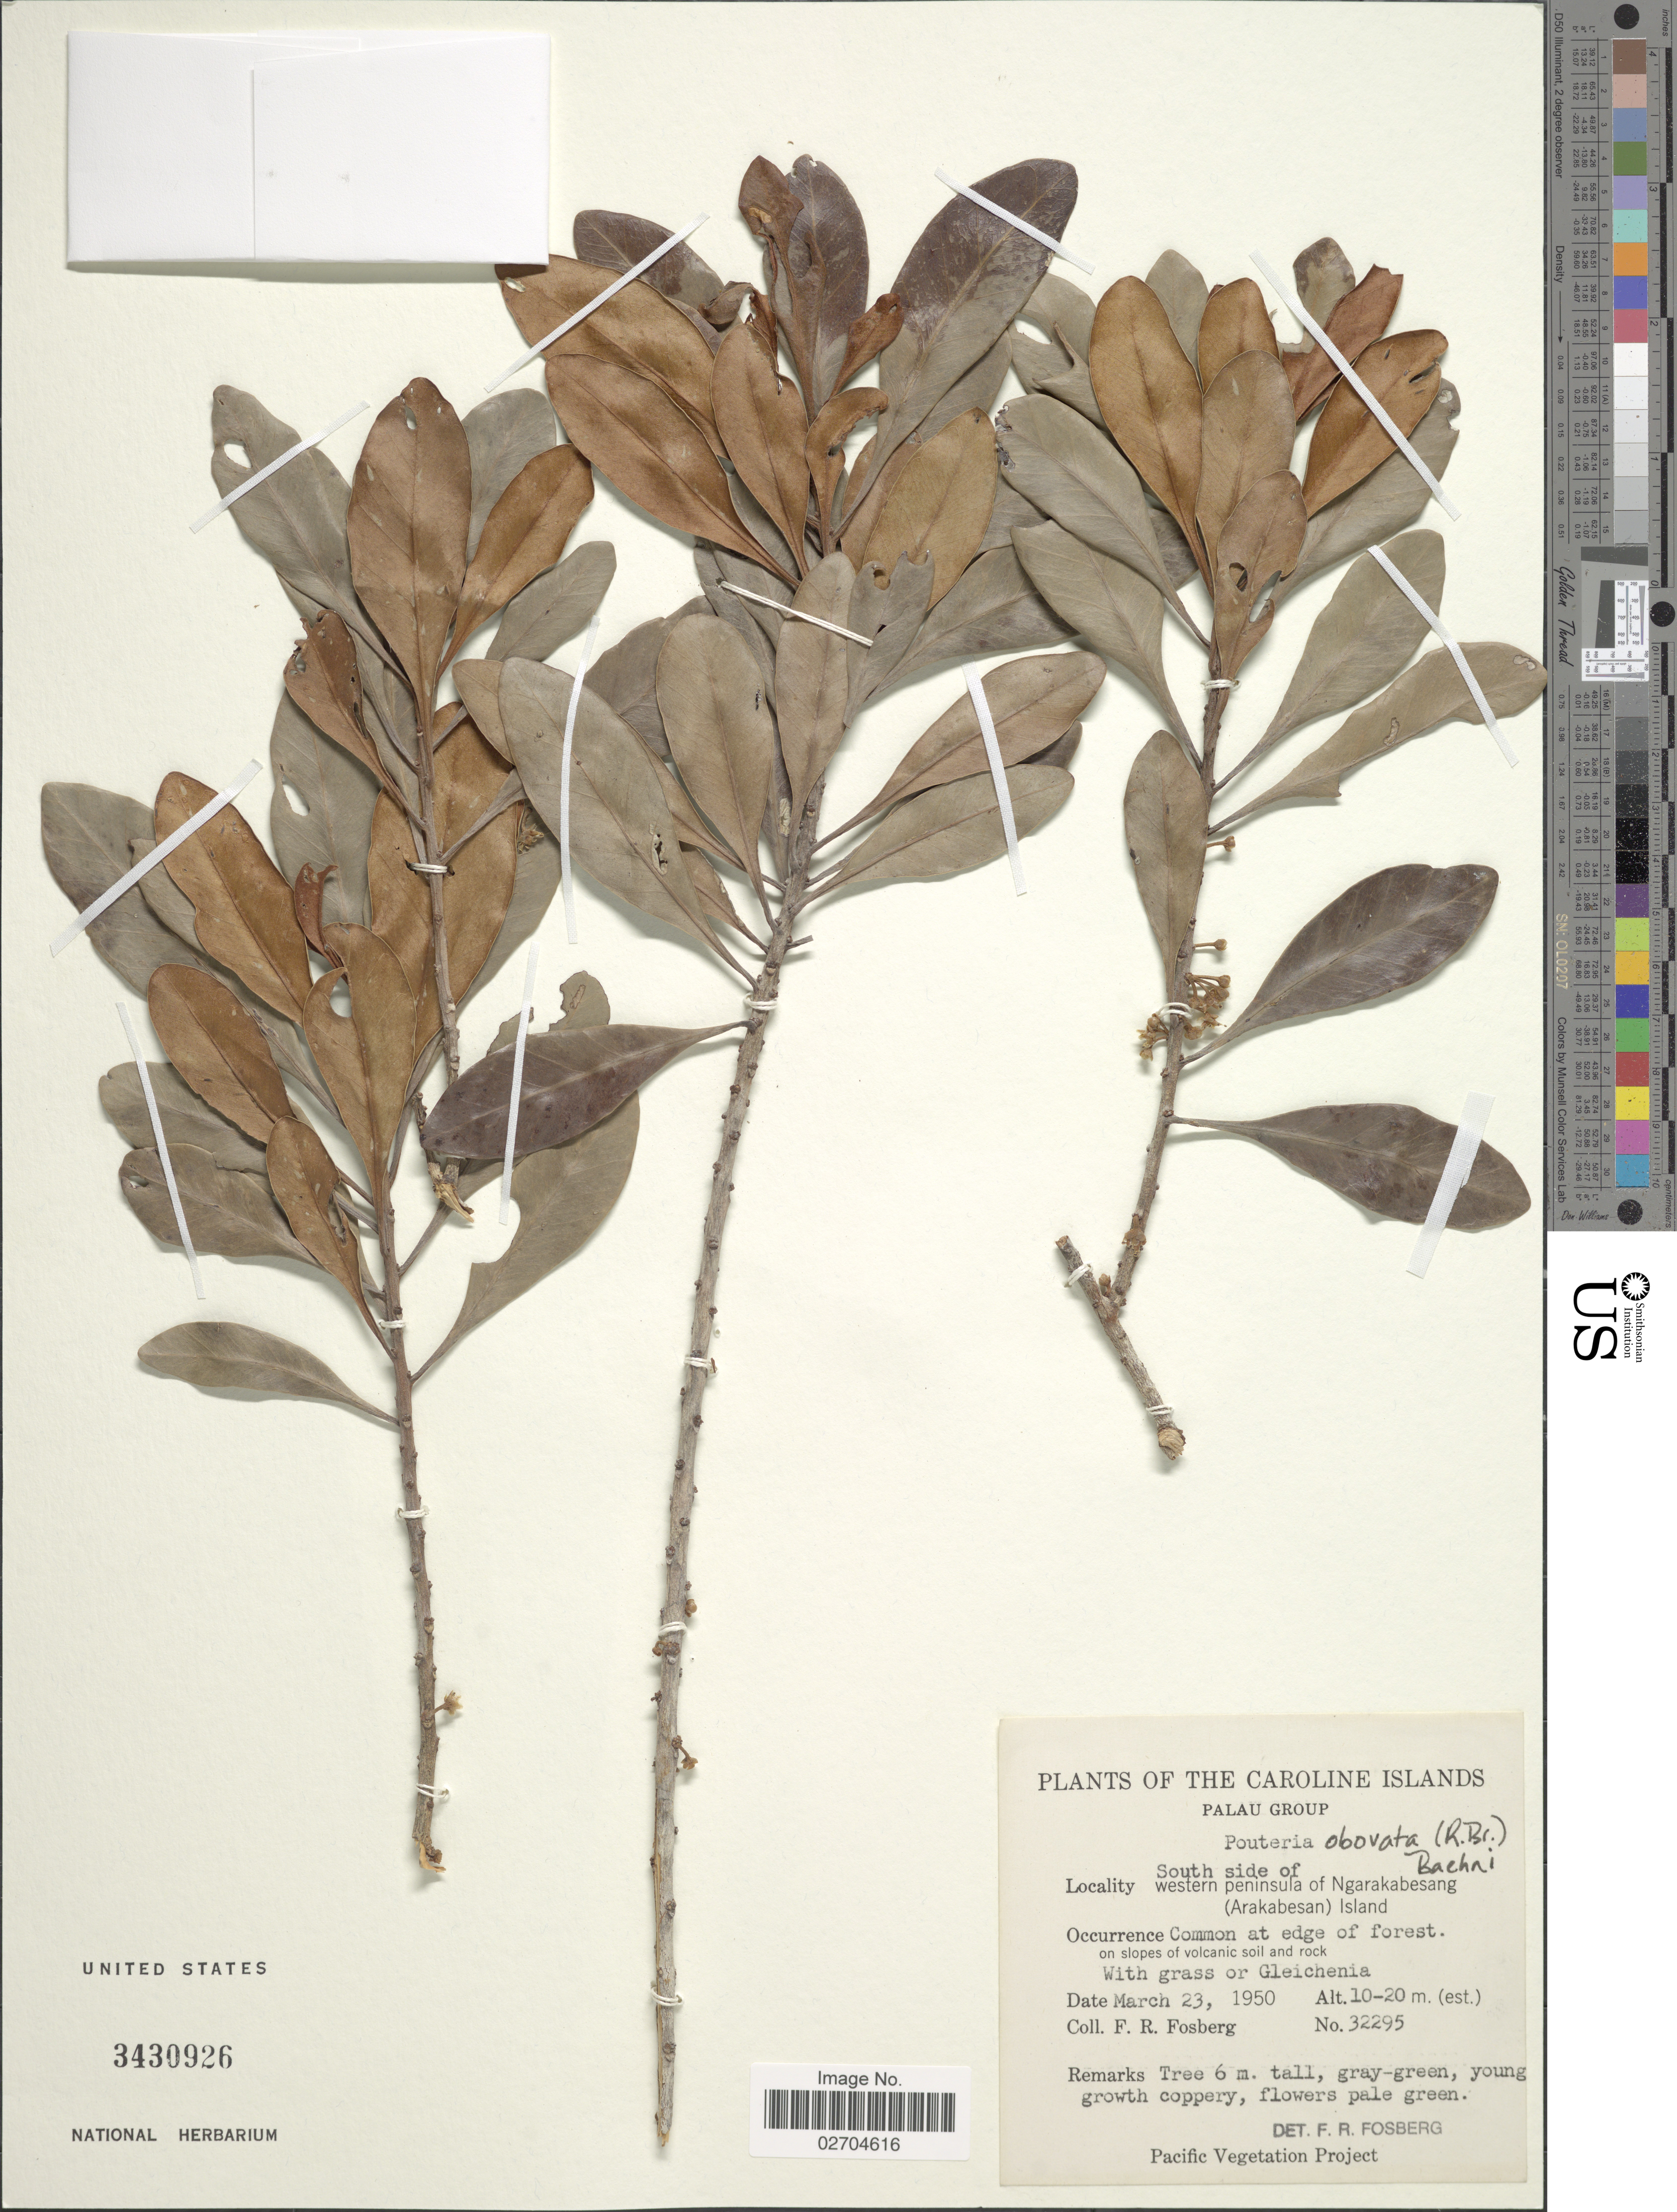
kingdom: Plantae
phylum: Tracheophyta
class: Magnoliopsida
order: Ericales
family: Sapotaceae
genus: Planchonella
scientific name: Planchonella obovata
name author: (R. Br.) Pierre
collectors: F. R. Fosberg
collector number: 32295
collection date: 1950-03-23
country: Palau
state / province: Koror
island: Ngerekebesang [Arakabesan]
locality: Caroline Islands. South side of Western Peninsula of Ngarakabesang (Arakabesan) Island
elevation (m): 10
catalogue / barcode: US 3430926